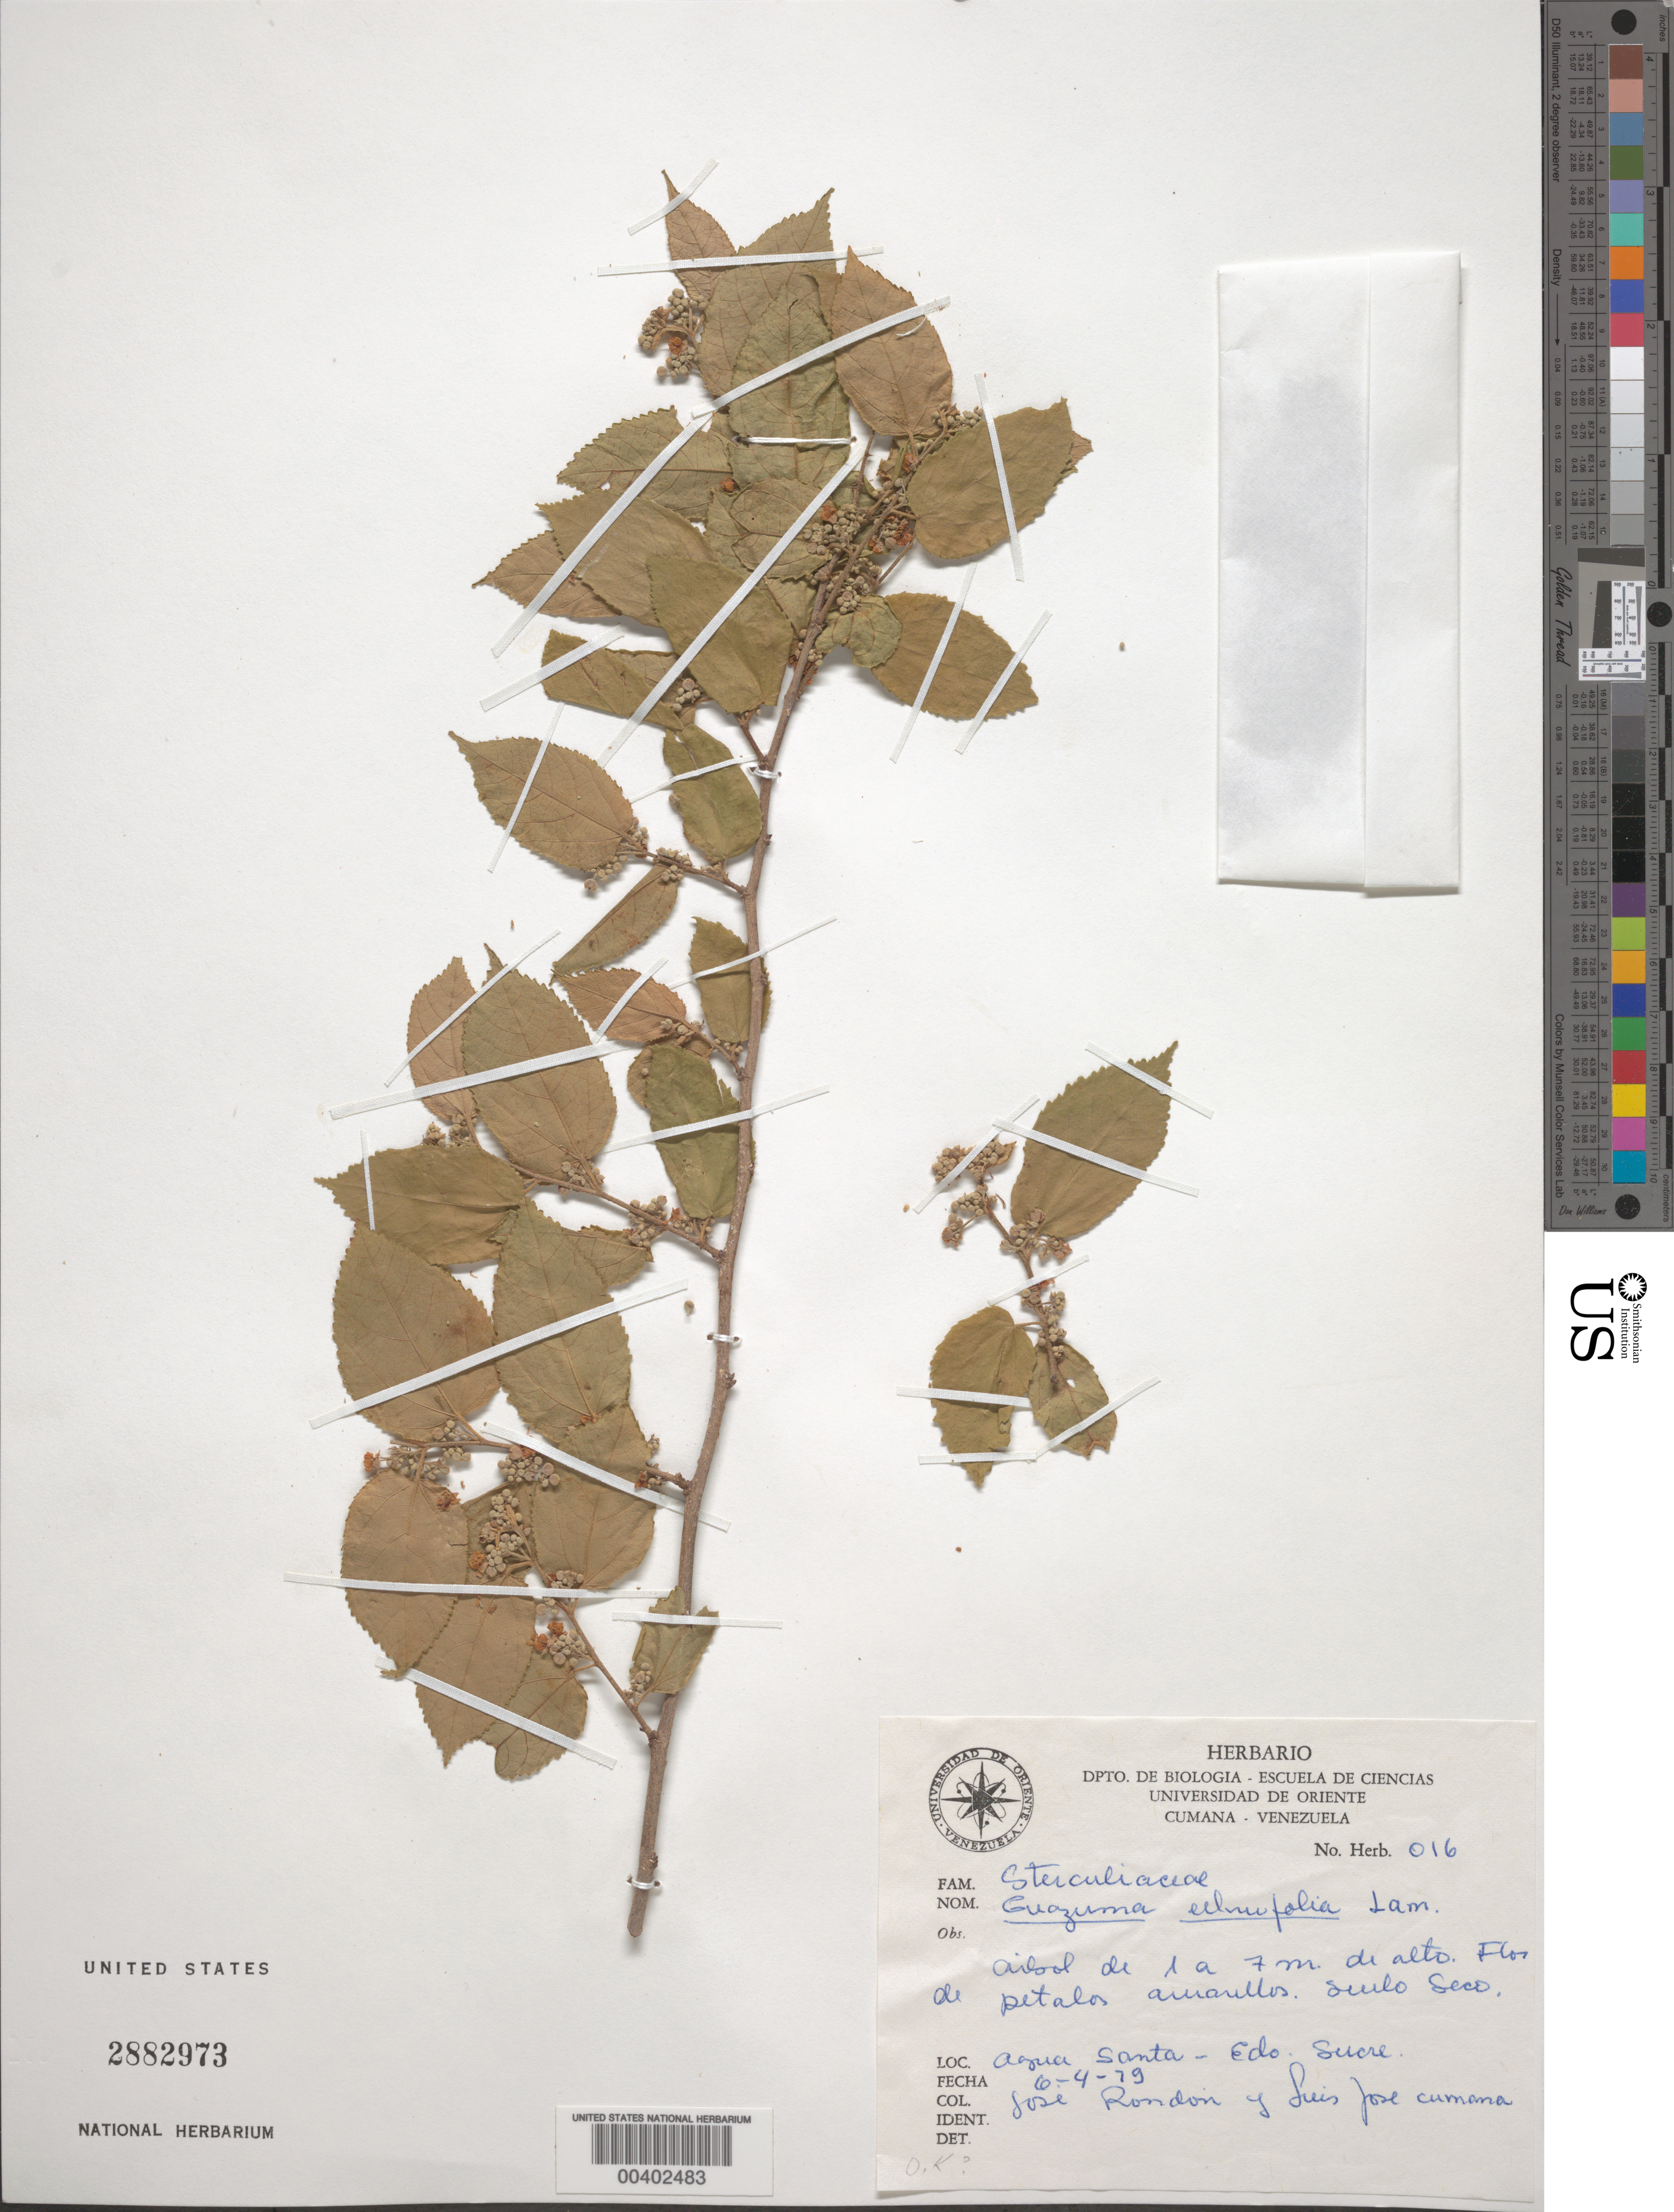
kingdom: Plantae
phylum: Tracheophyta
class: Magnoliopsida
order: Malvales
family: Malvaceae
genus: Guazuma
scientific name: Guazuma ulmifolia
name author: Lam.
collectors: J. Rondón & L. J. Cumaná C.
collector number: herb. 016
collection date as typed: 06 Apr 1979 or 04 Jun 1979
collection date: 1979-04-06 or 1979-06-04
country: Venezuela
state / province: Sucre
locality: Agua Santa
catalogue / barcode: US 2882973